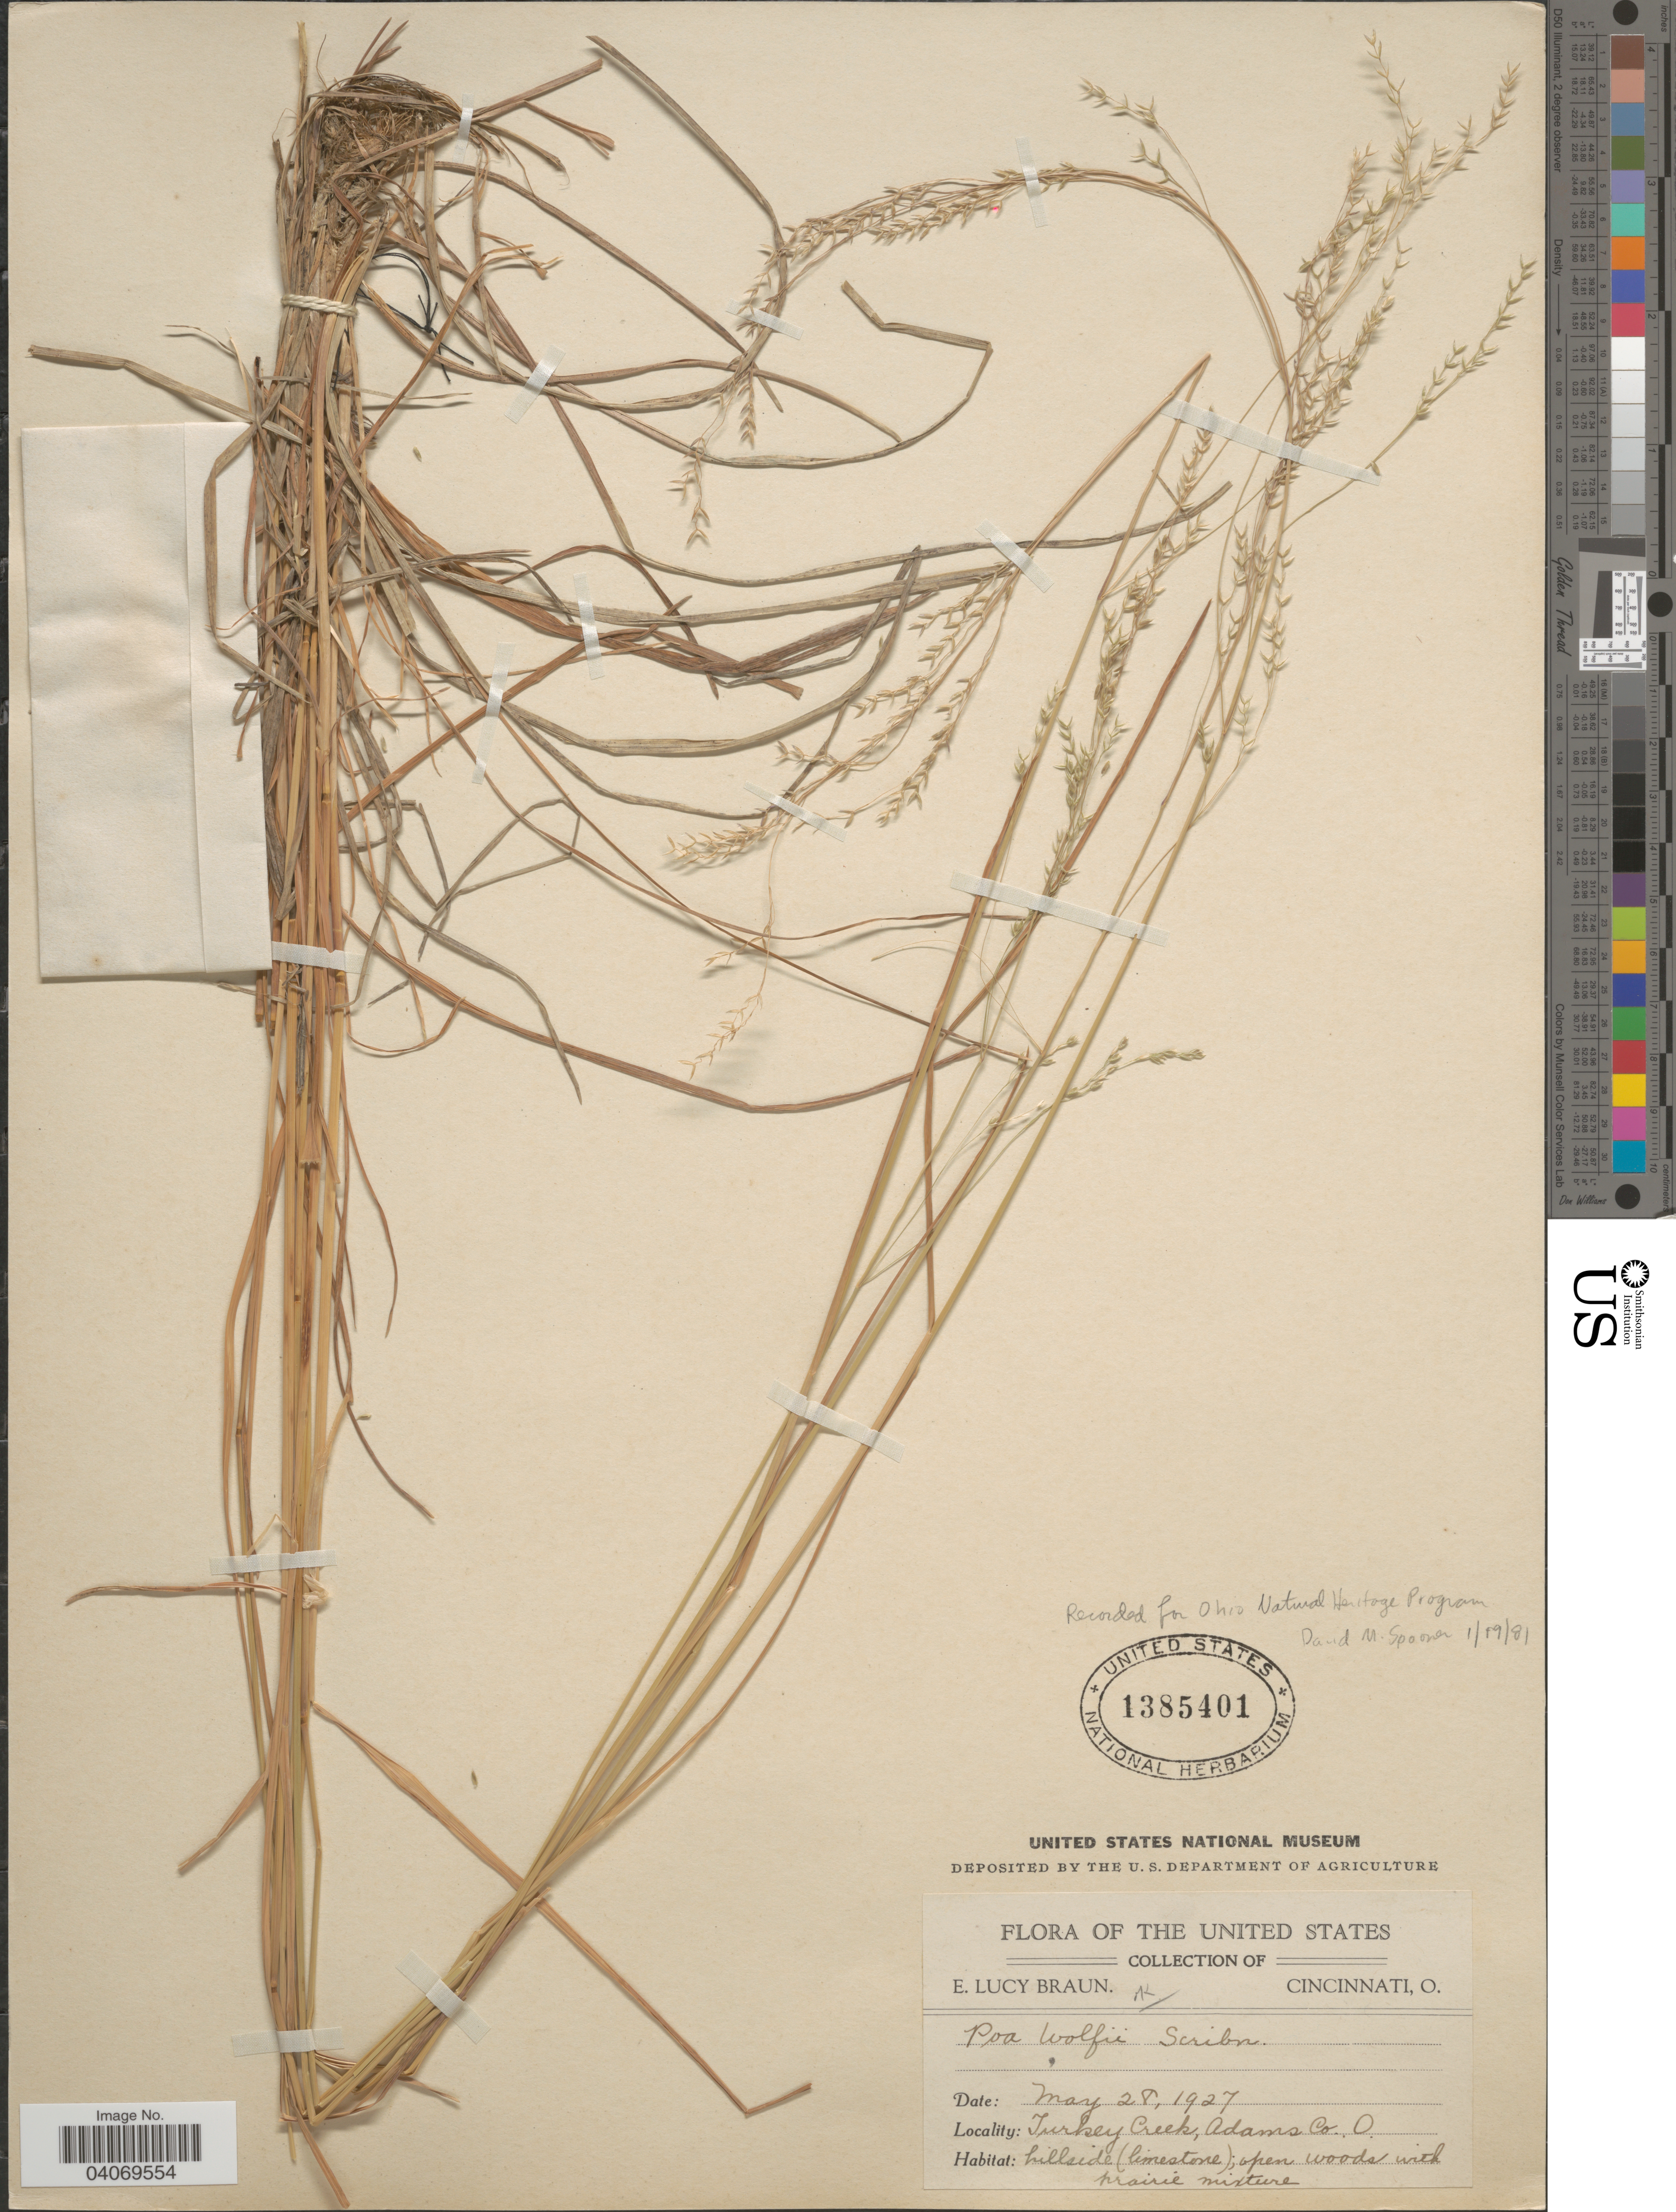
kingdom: Plantae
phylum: Tracheophyta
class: Liliopsida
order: Poales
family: Poaceae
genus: Poa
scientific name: Poa wolfii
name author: Scribn.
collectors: E. L. Braun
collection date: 1927-05-28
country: United States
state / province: Ohio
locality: Turkey Creek, Adams Co.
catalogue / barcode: US 1385401